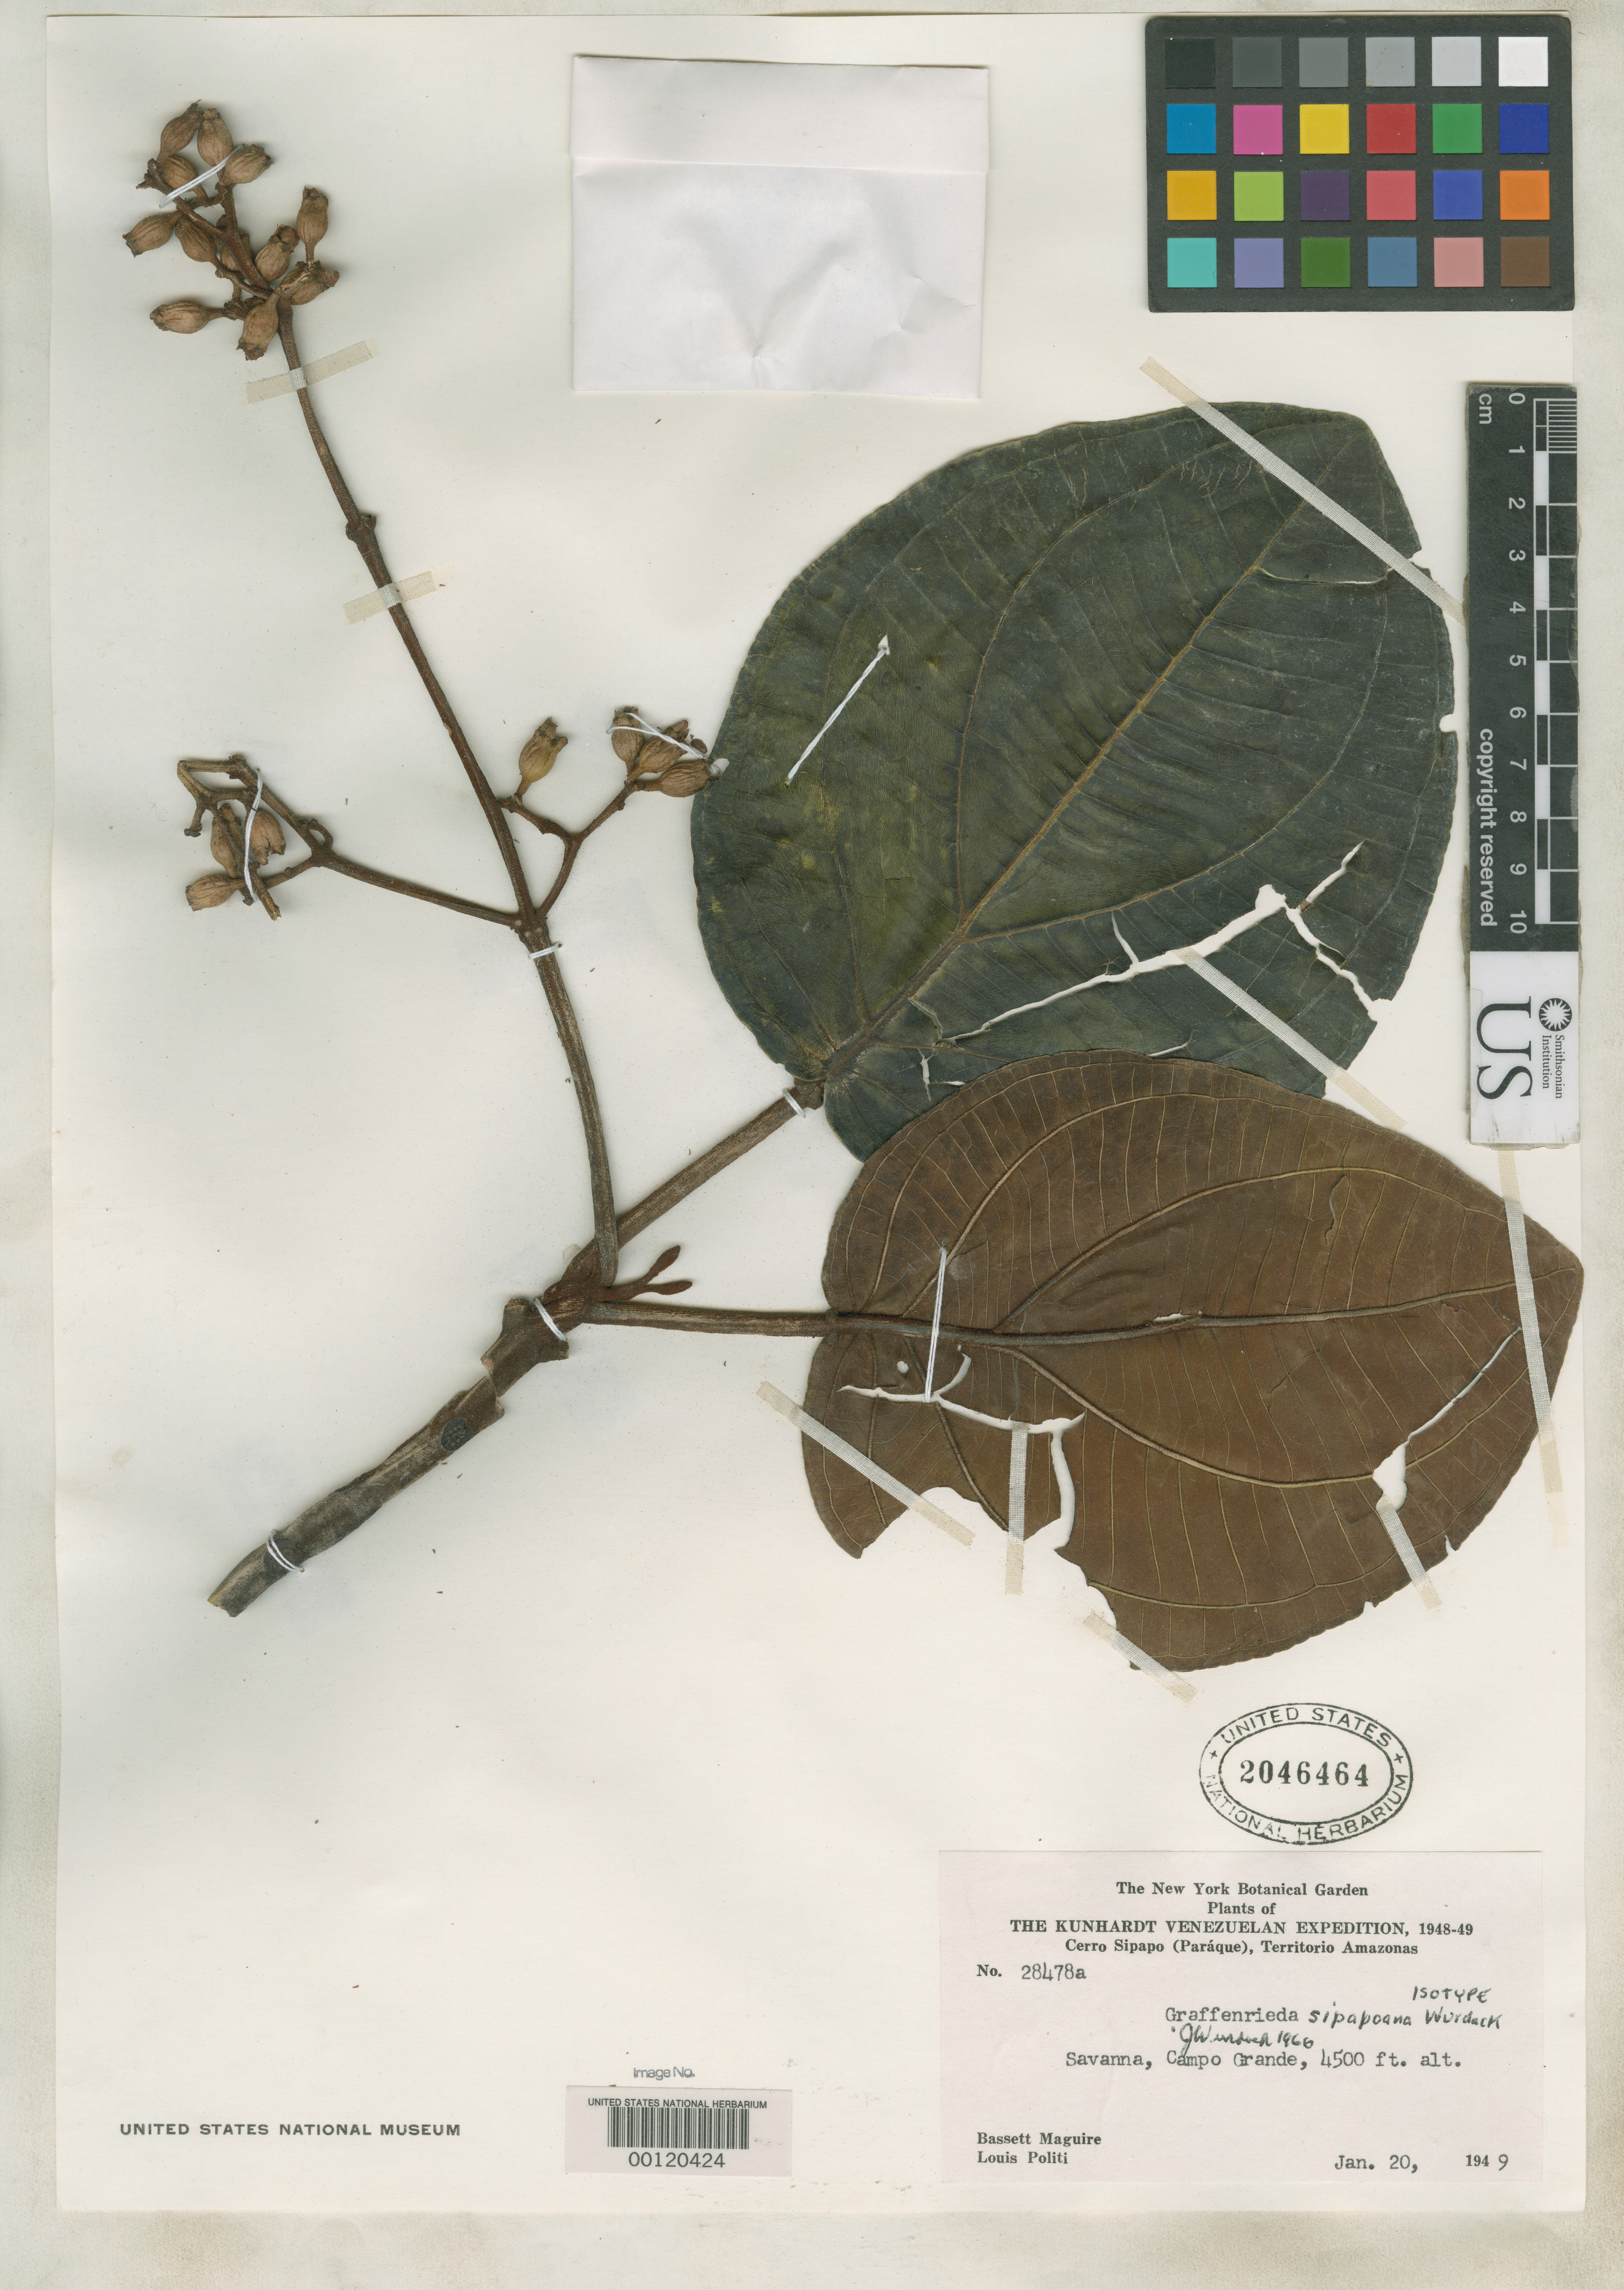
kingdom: Plantae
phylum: Tracheophyta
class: Magnoliopsida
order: Myrtales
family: Melastomataceae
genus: Graffenrieda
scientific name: Graffenrieda sipapoana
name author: Wurdack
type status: Isotype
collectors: B. Maguire & L. Politi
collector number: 28478 a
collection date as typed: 20 Jan 1949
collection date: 1949-01-20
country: Venezuela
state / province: Amazonas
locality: Cerro Sipapo.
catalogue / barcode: US 2046464